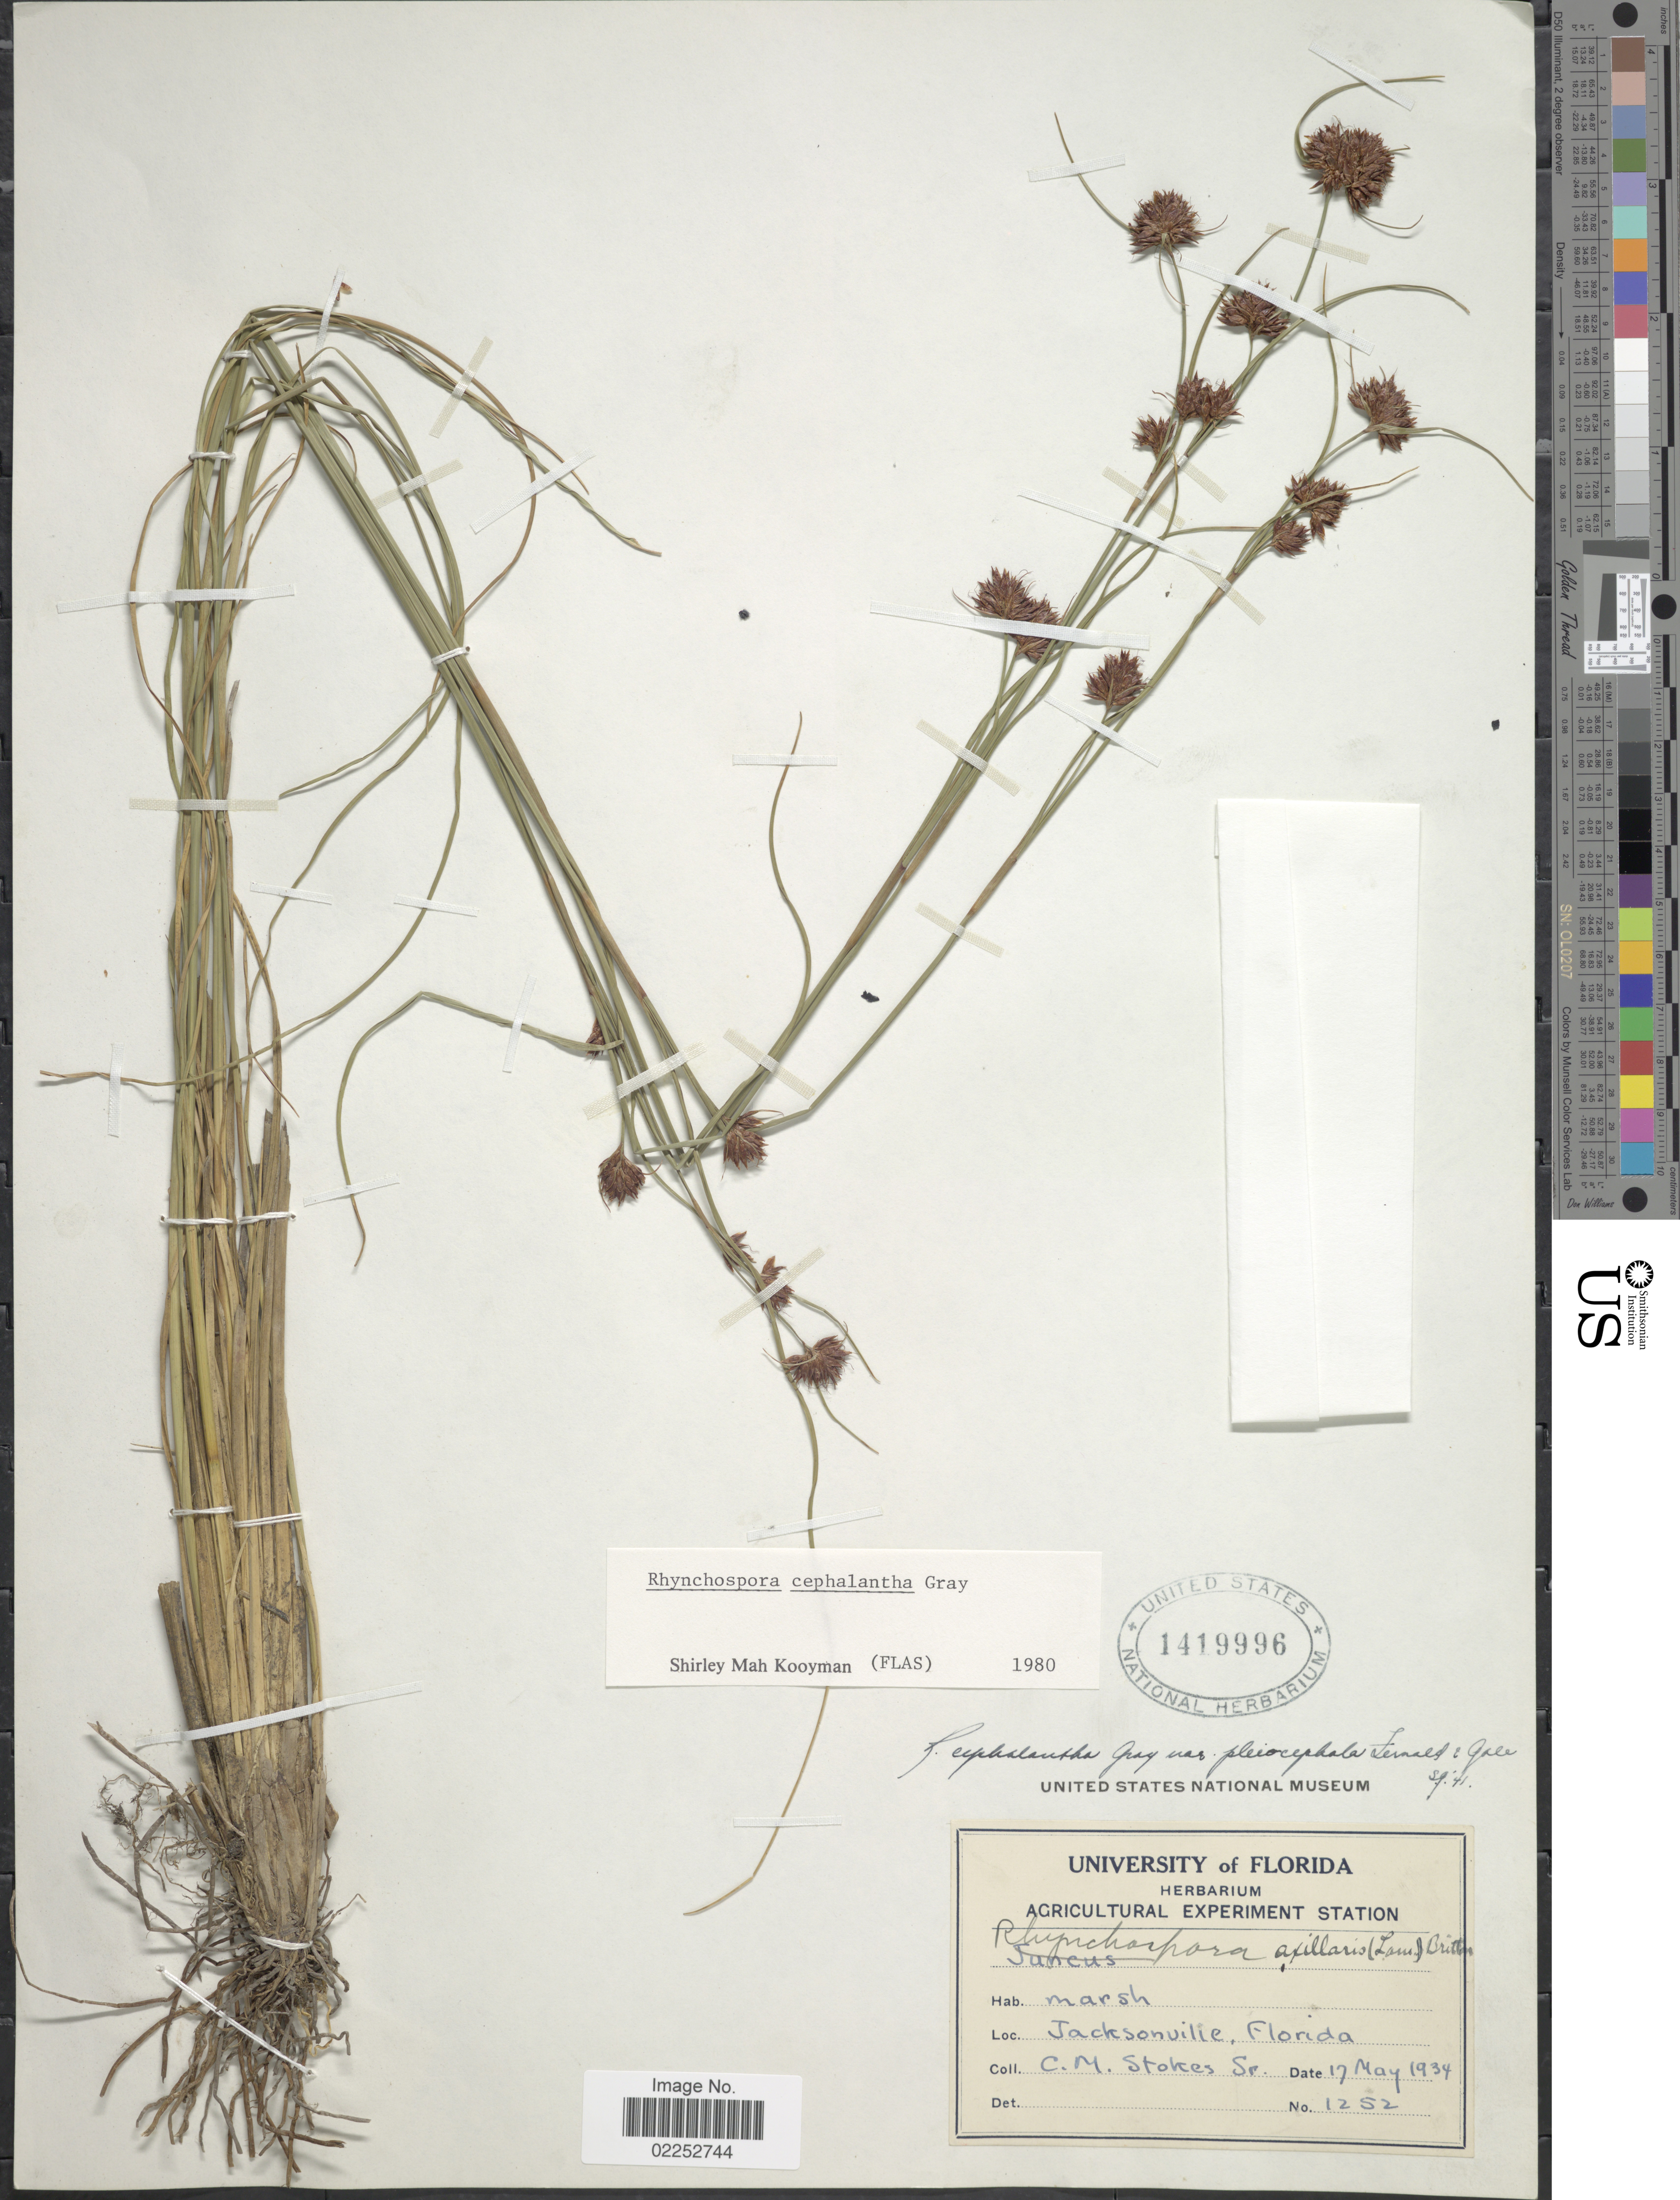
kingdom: Plantae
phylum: Tracheophyta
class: Liliopsida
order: Poales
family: Cyperaceae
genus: Rhynchospora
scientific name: Rhynchospora cephalantha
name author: A. Gray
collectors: C. Stokes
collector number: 1252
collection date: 1934-05-17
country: United States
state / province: Florida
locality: Jacksonville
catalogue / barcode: US 1419996